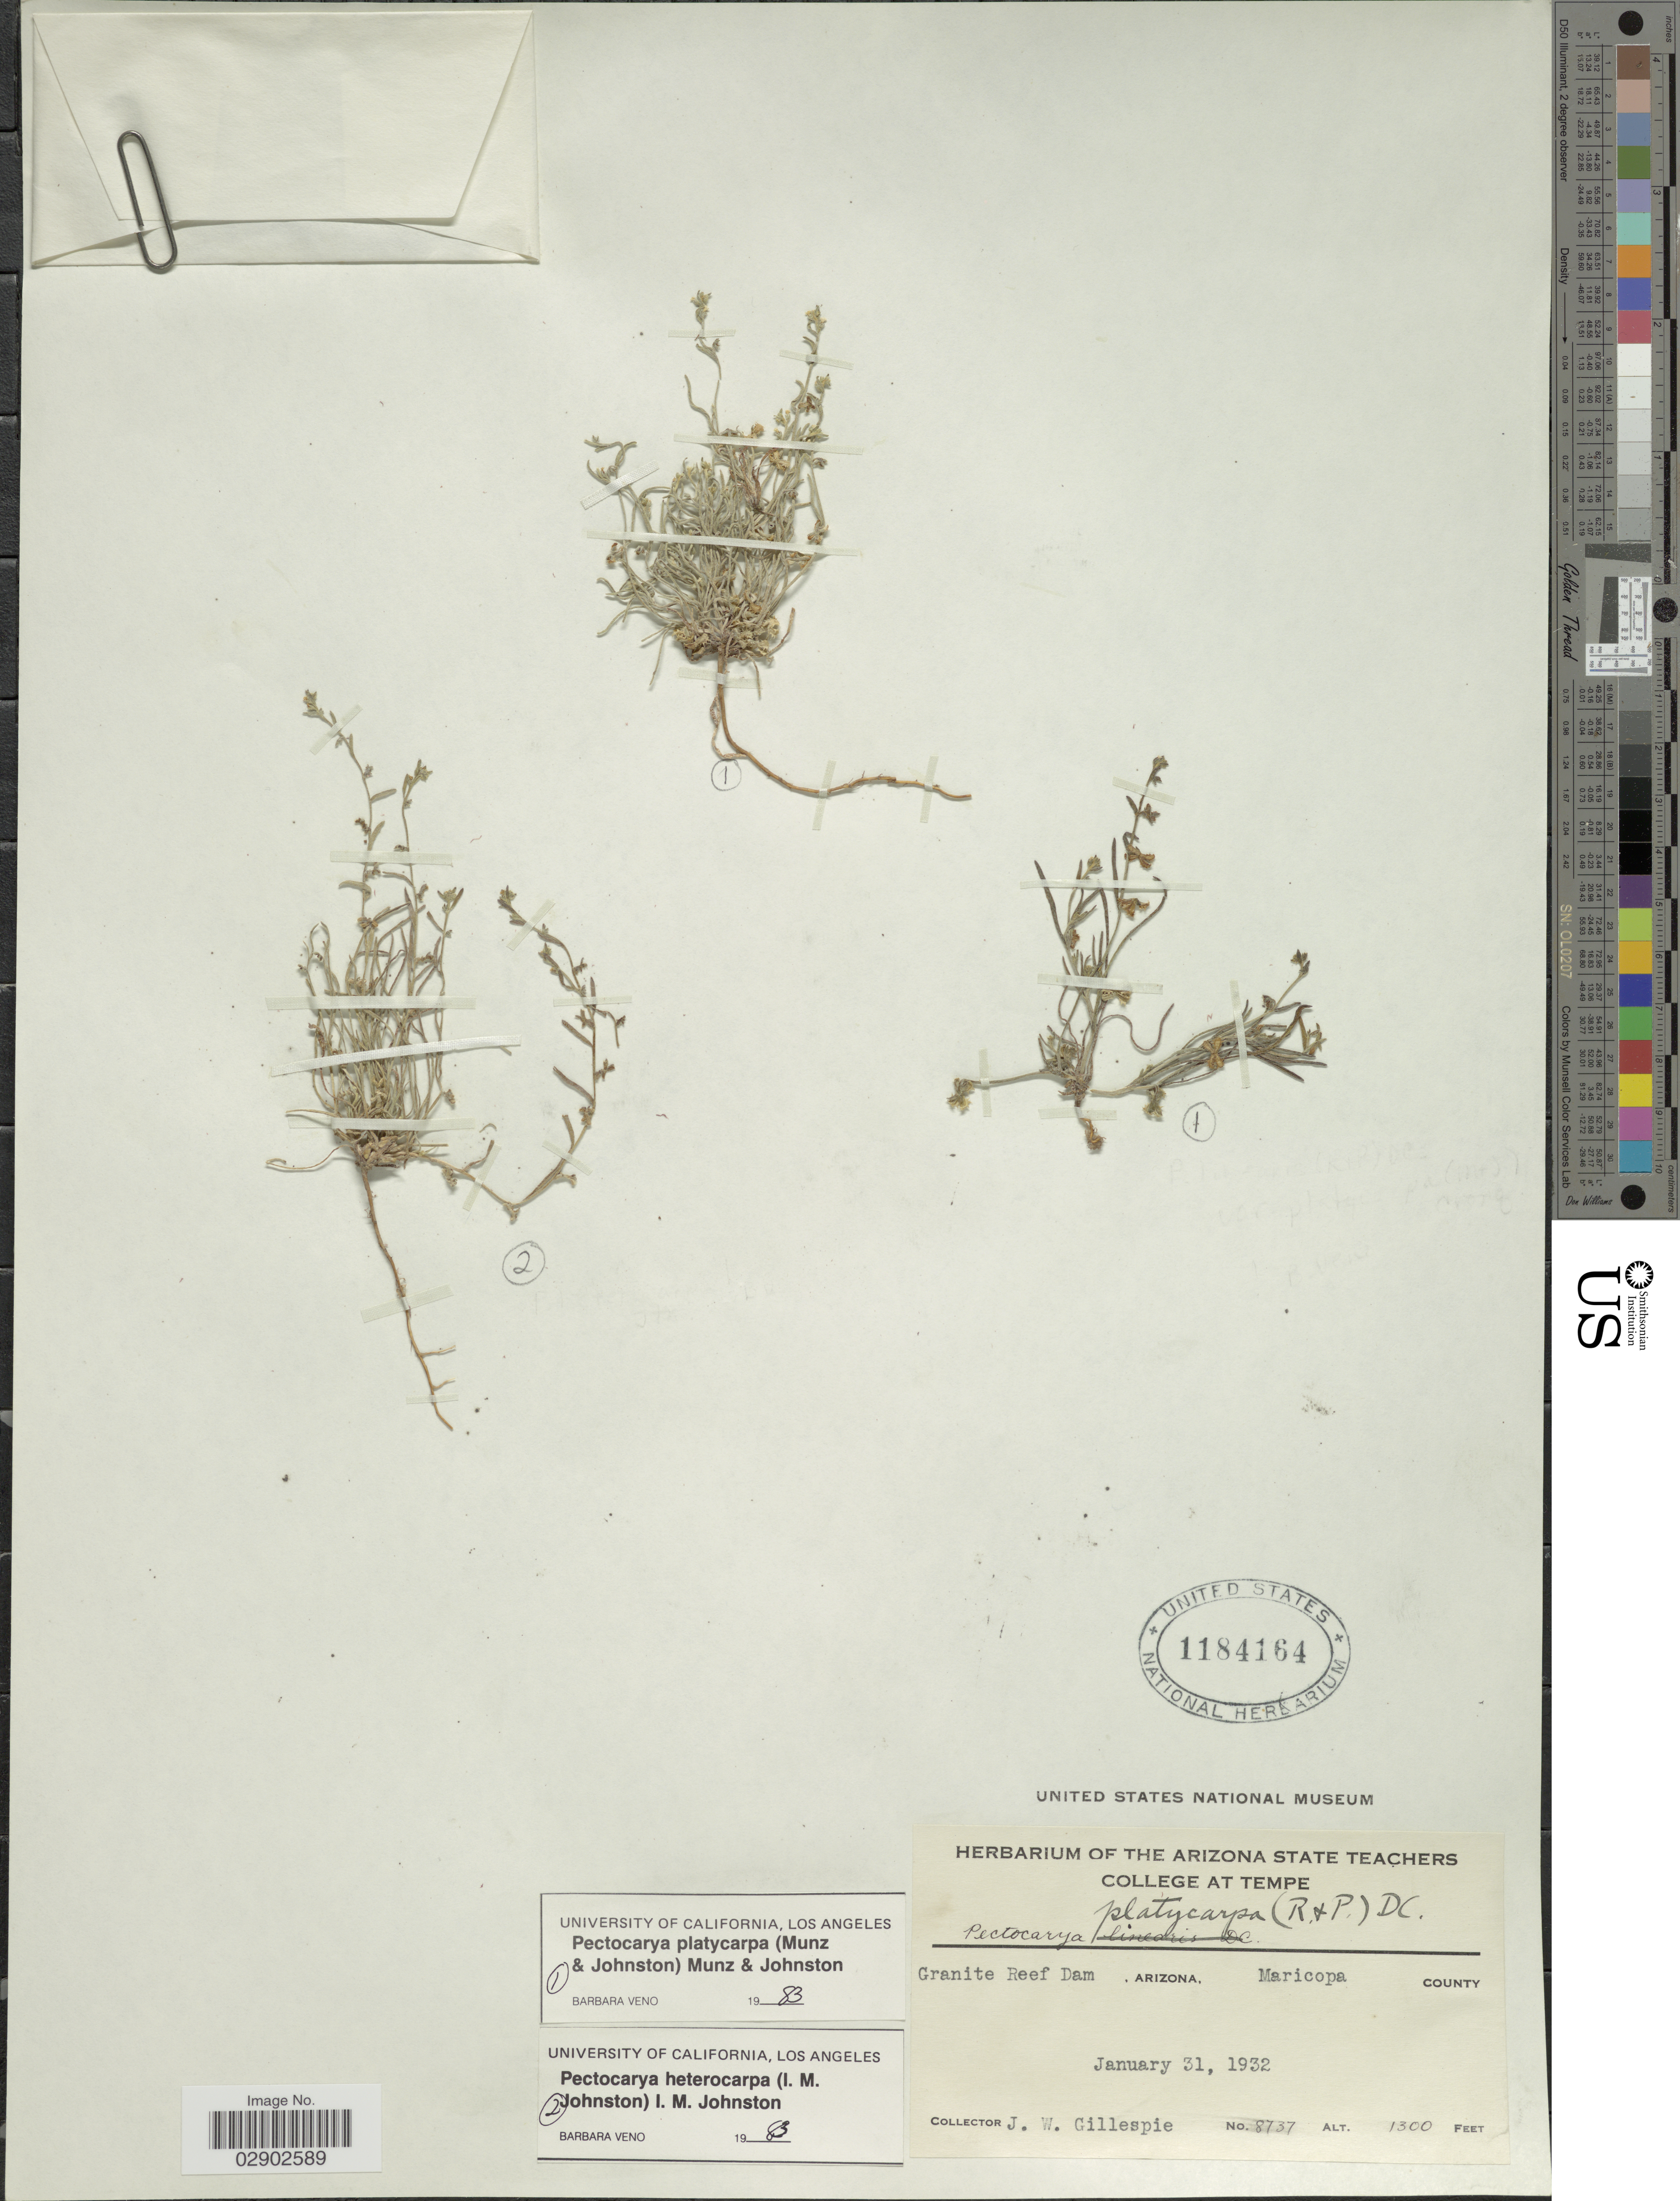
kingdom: Plantae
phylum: Tracheophyta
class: Magnoliopsida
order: Boraginales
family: Boraginaceae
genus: Pectocarya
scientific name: Pectocarya linearis var. platycarpa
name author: (Munz & I.M. Johnst.) Cronq.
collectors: J. W. Gillespie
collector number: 8737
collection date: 1932-01-31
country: United States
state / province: Arizona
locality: Granite Reef Dam, Maricopa County.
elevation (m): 396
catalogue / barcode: US 1184164